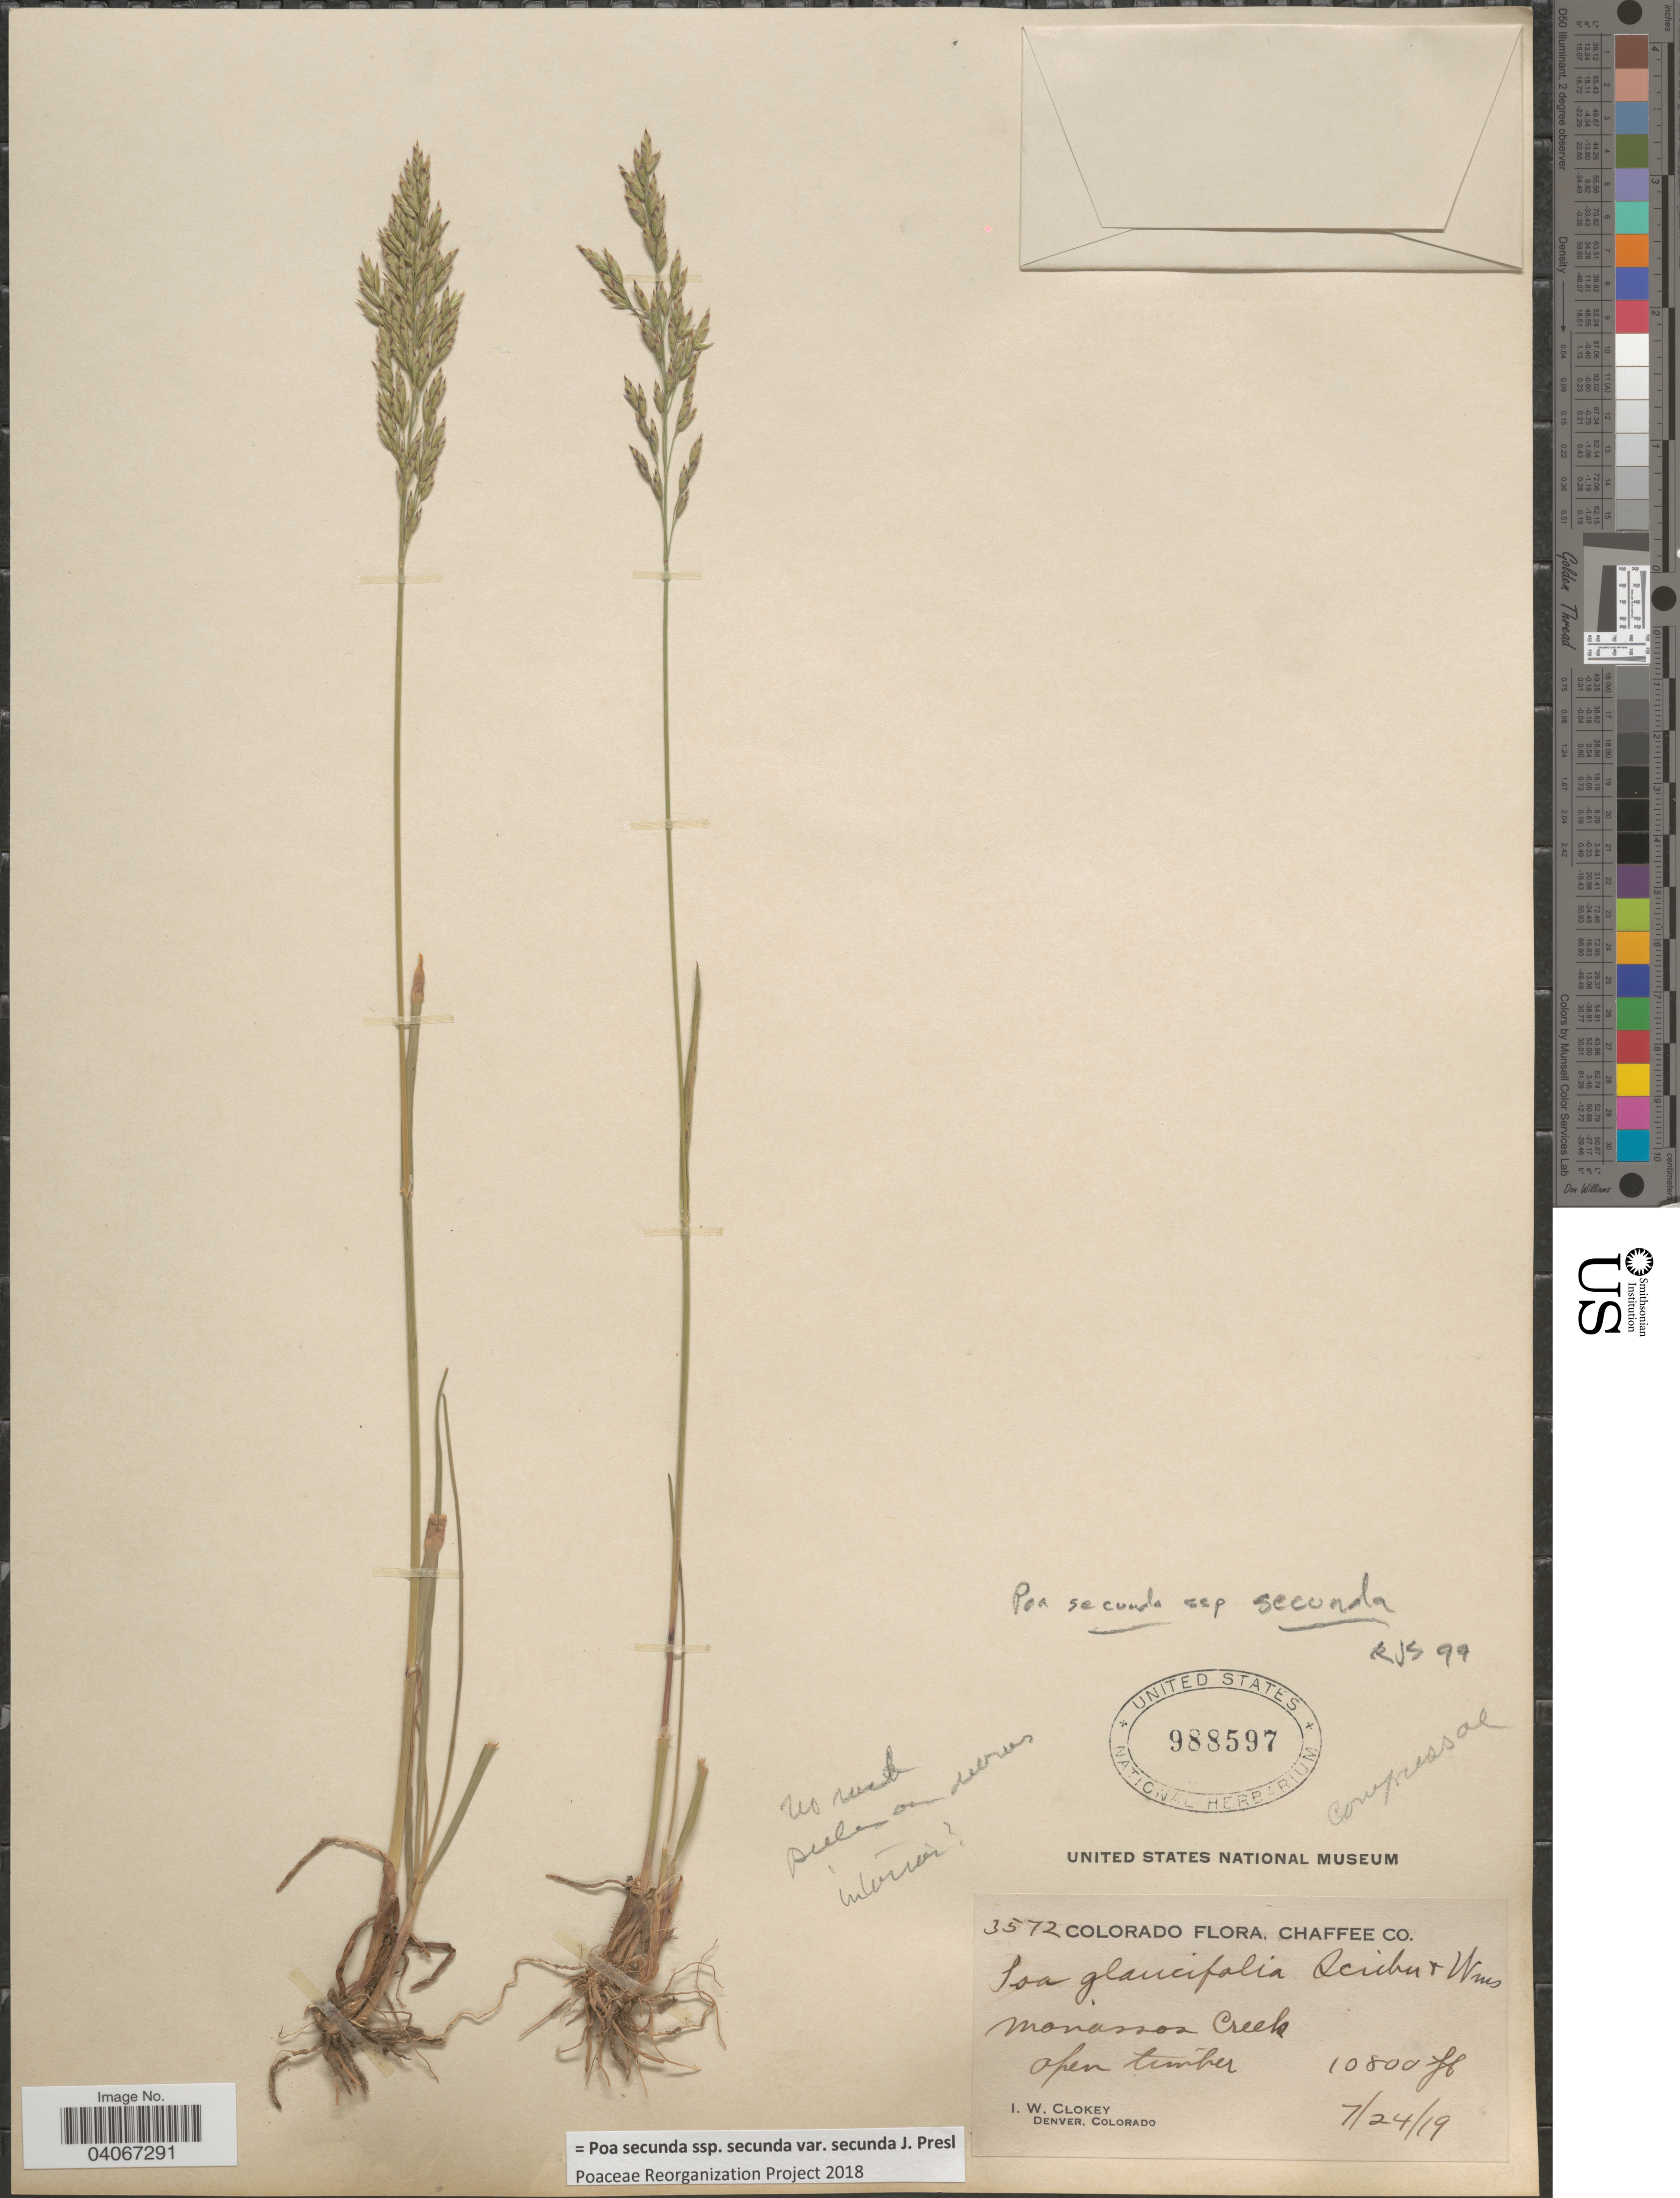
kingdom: Plantae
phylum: Tracheophyta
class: Liliopsida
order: Poales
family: Poaceae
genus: Poa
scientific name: Poa secunda subsp. secunda var. secunda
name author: J. Presl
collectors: I. W. Clokey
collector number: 3572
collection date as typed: Transcribed d/m/y: 24/7/19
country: United States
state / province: Colorado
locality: Chaffee Co. Manassas Creek.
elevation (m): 3292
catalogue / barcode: US 988597